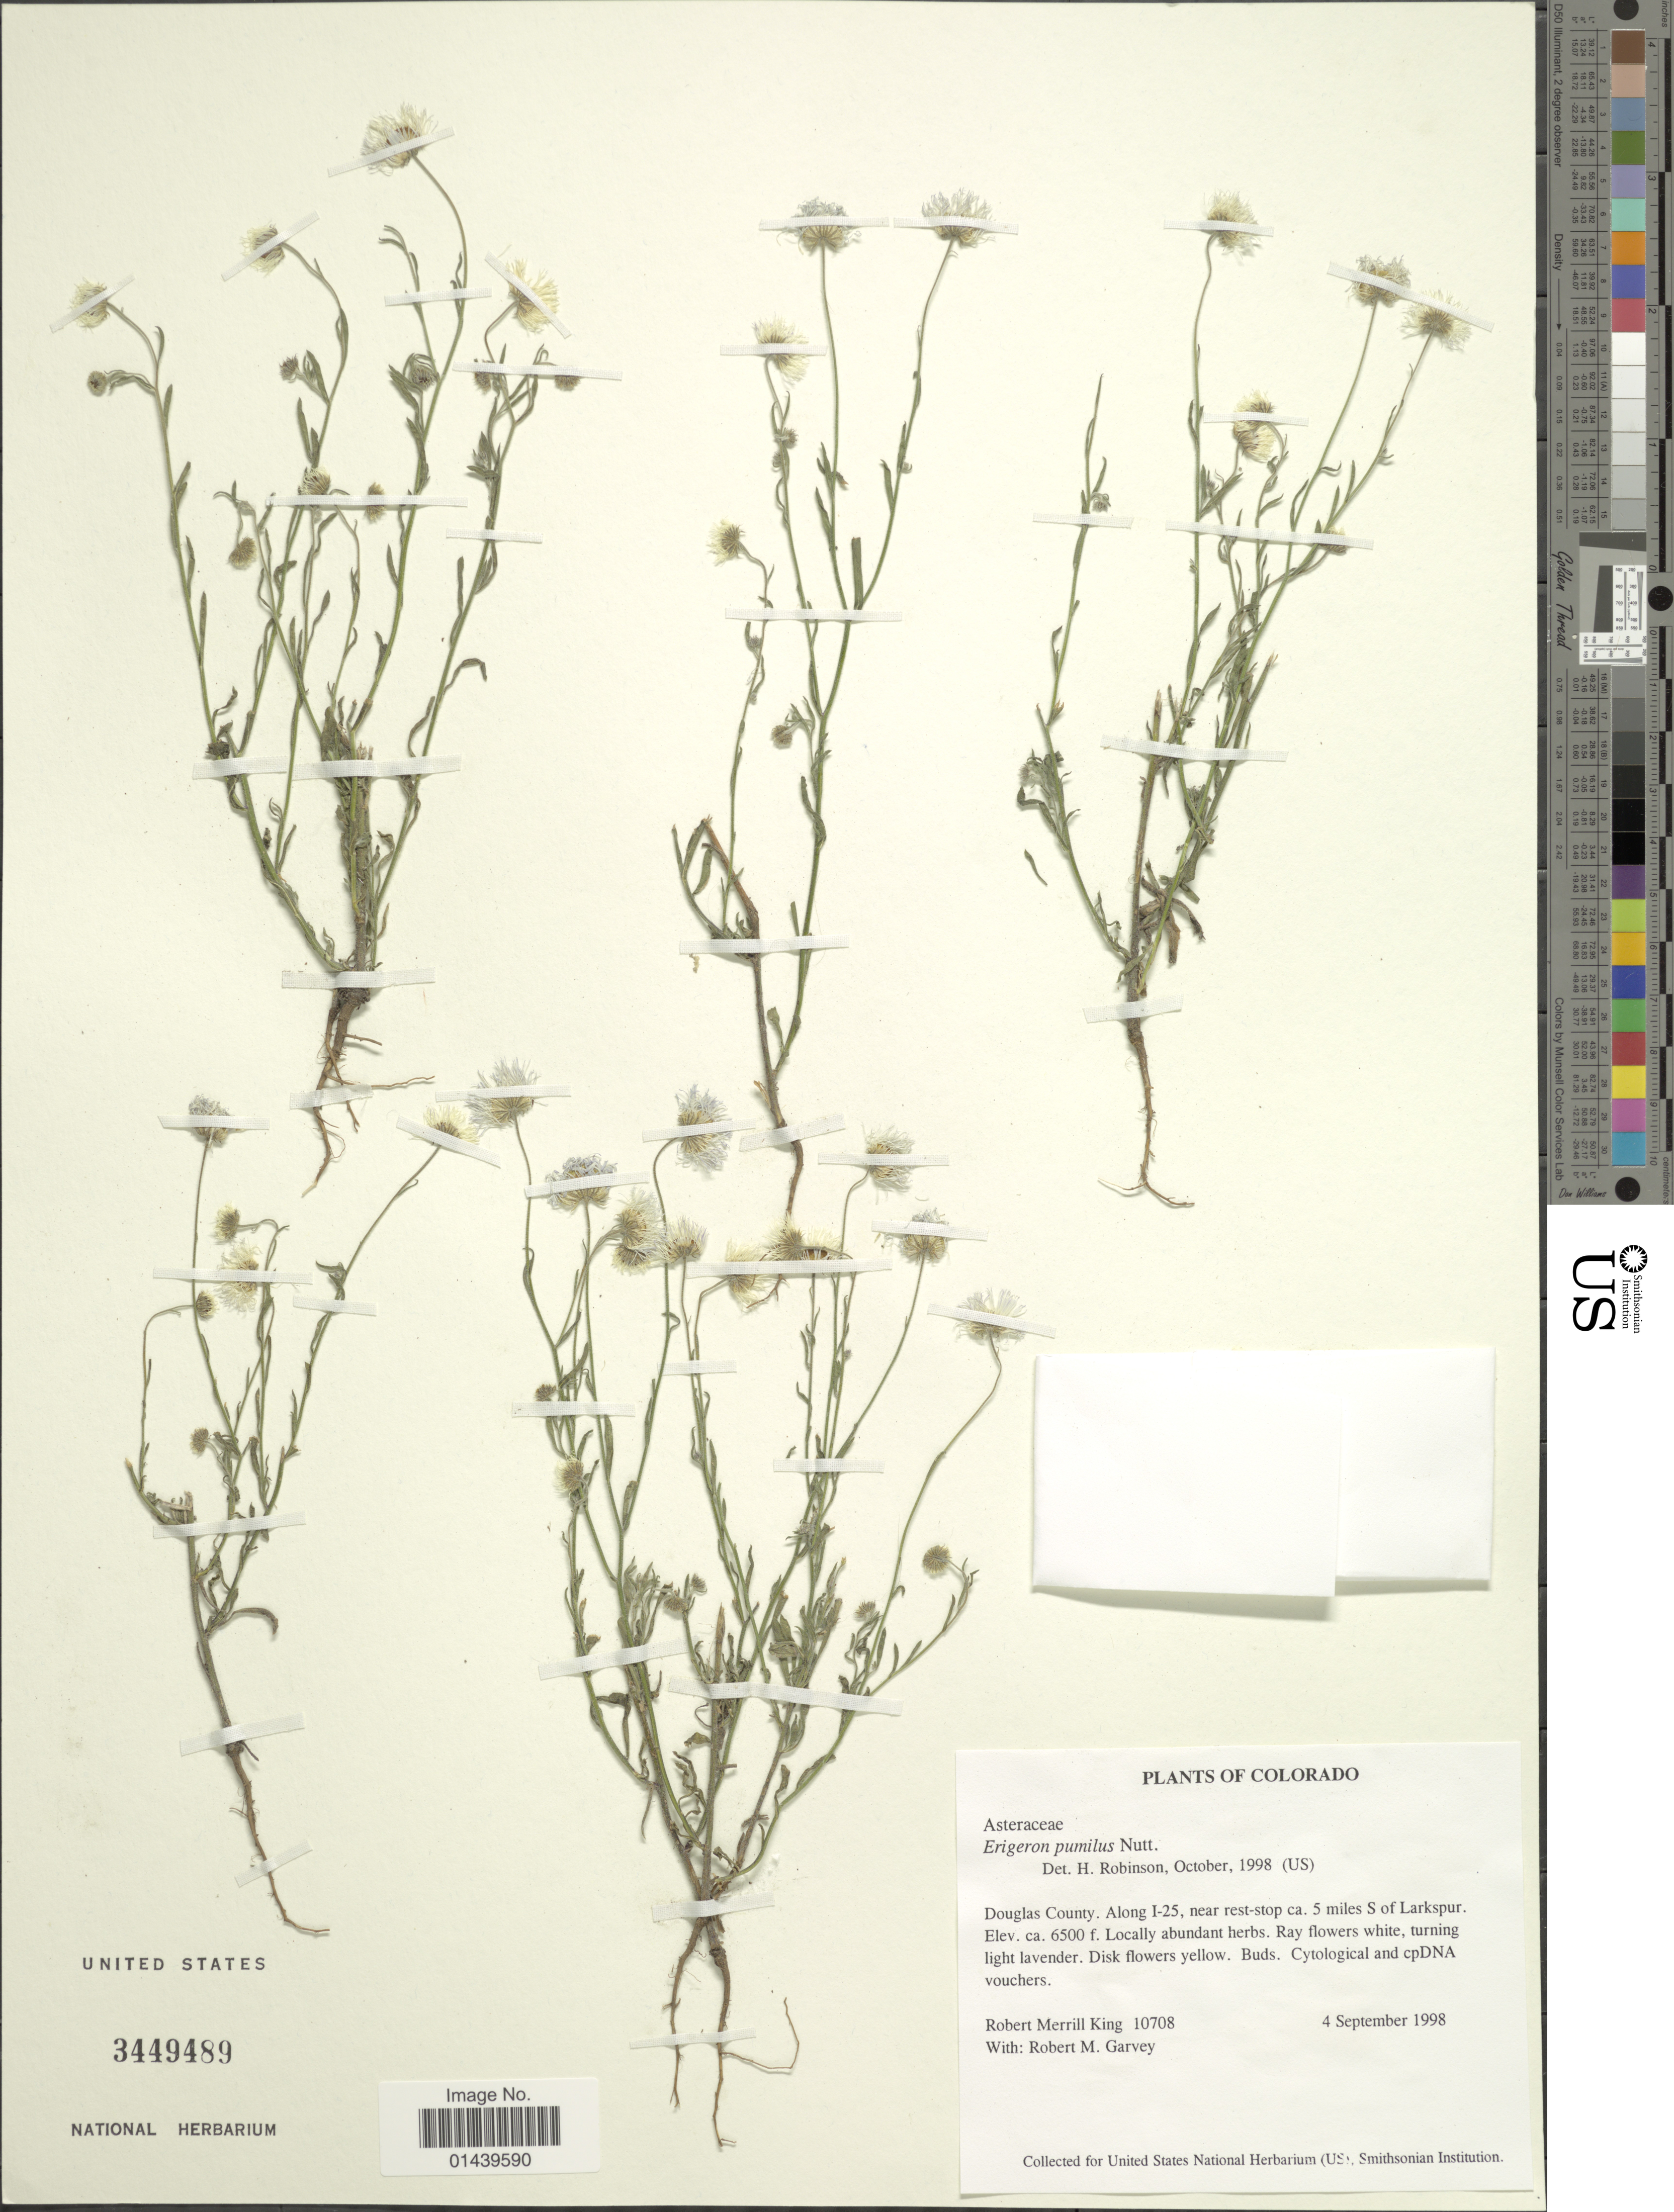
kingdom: Plantae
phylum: Tracheophyta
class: Magnoliopsida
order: Asterales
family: Asteraceae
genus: Erigeron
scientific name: Erigeron pumilus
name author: Nutt.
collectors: R. M. King & R. Garvey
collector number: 10708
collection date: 1998-09-04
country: United States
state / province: Colorado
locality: Douglas County. Along I-25, near rest-stop ca. 5 miles S of Larkspur.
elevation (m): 1981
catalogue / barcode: US 3449489